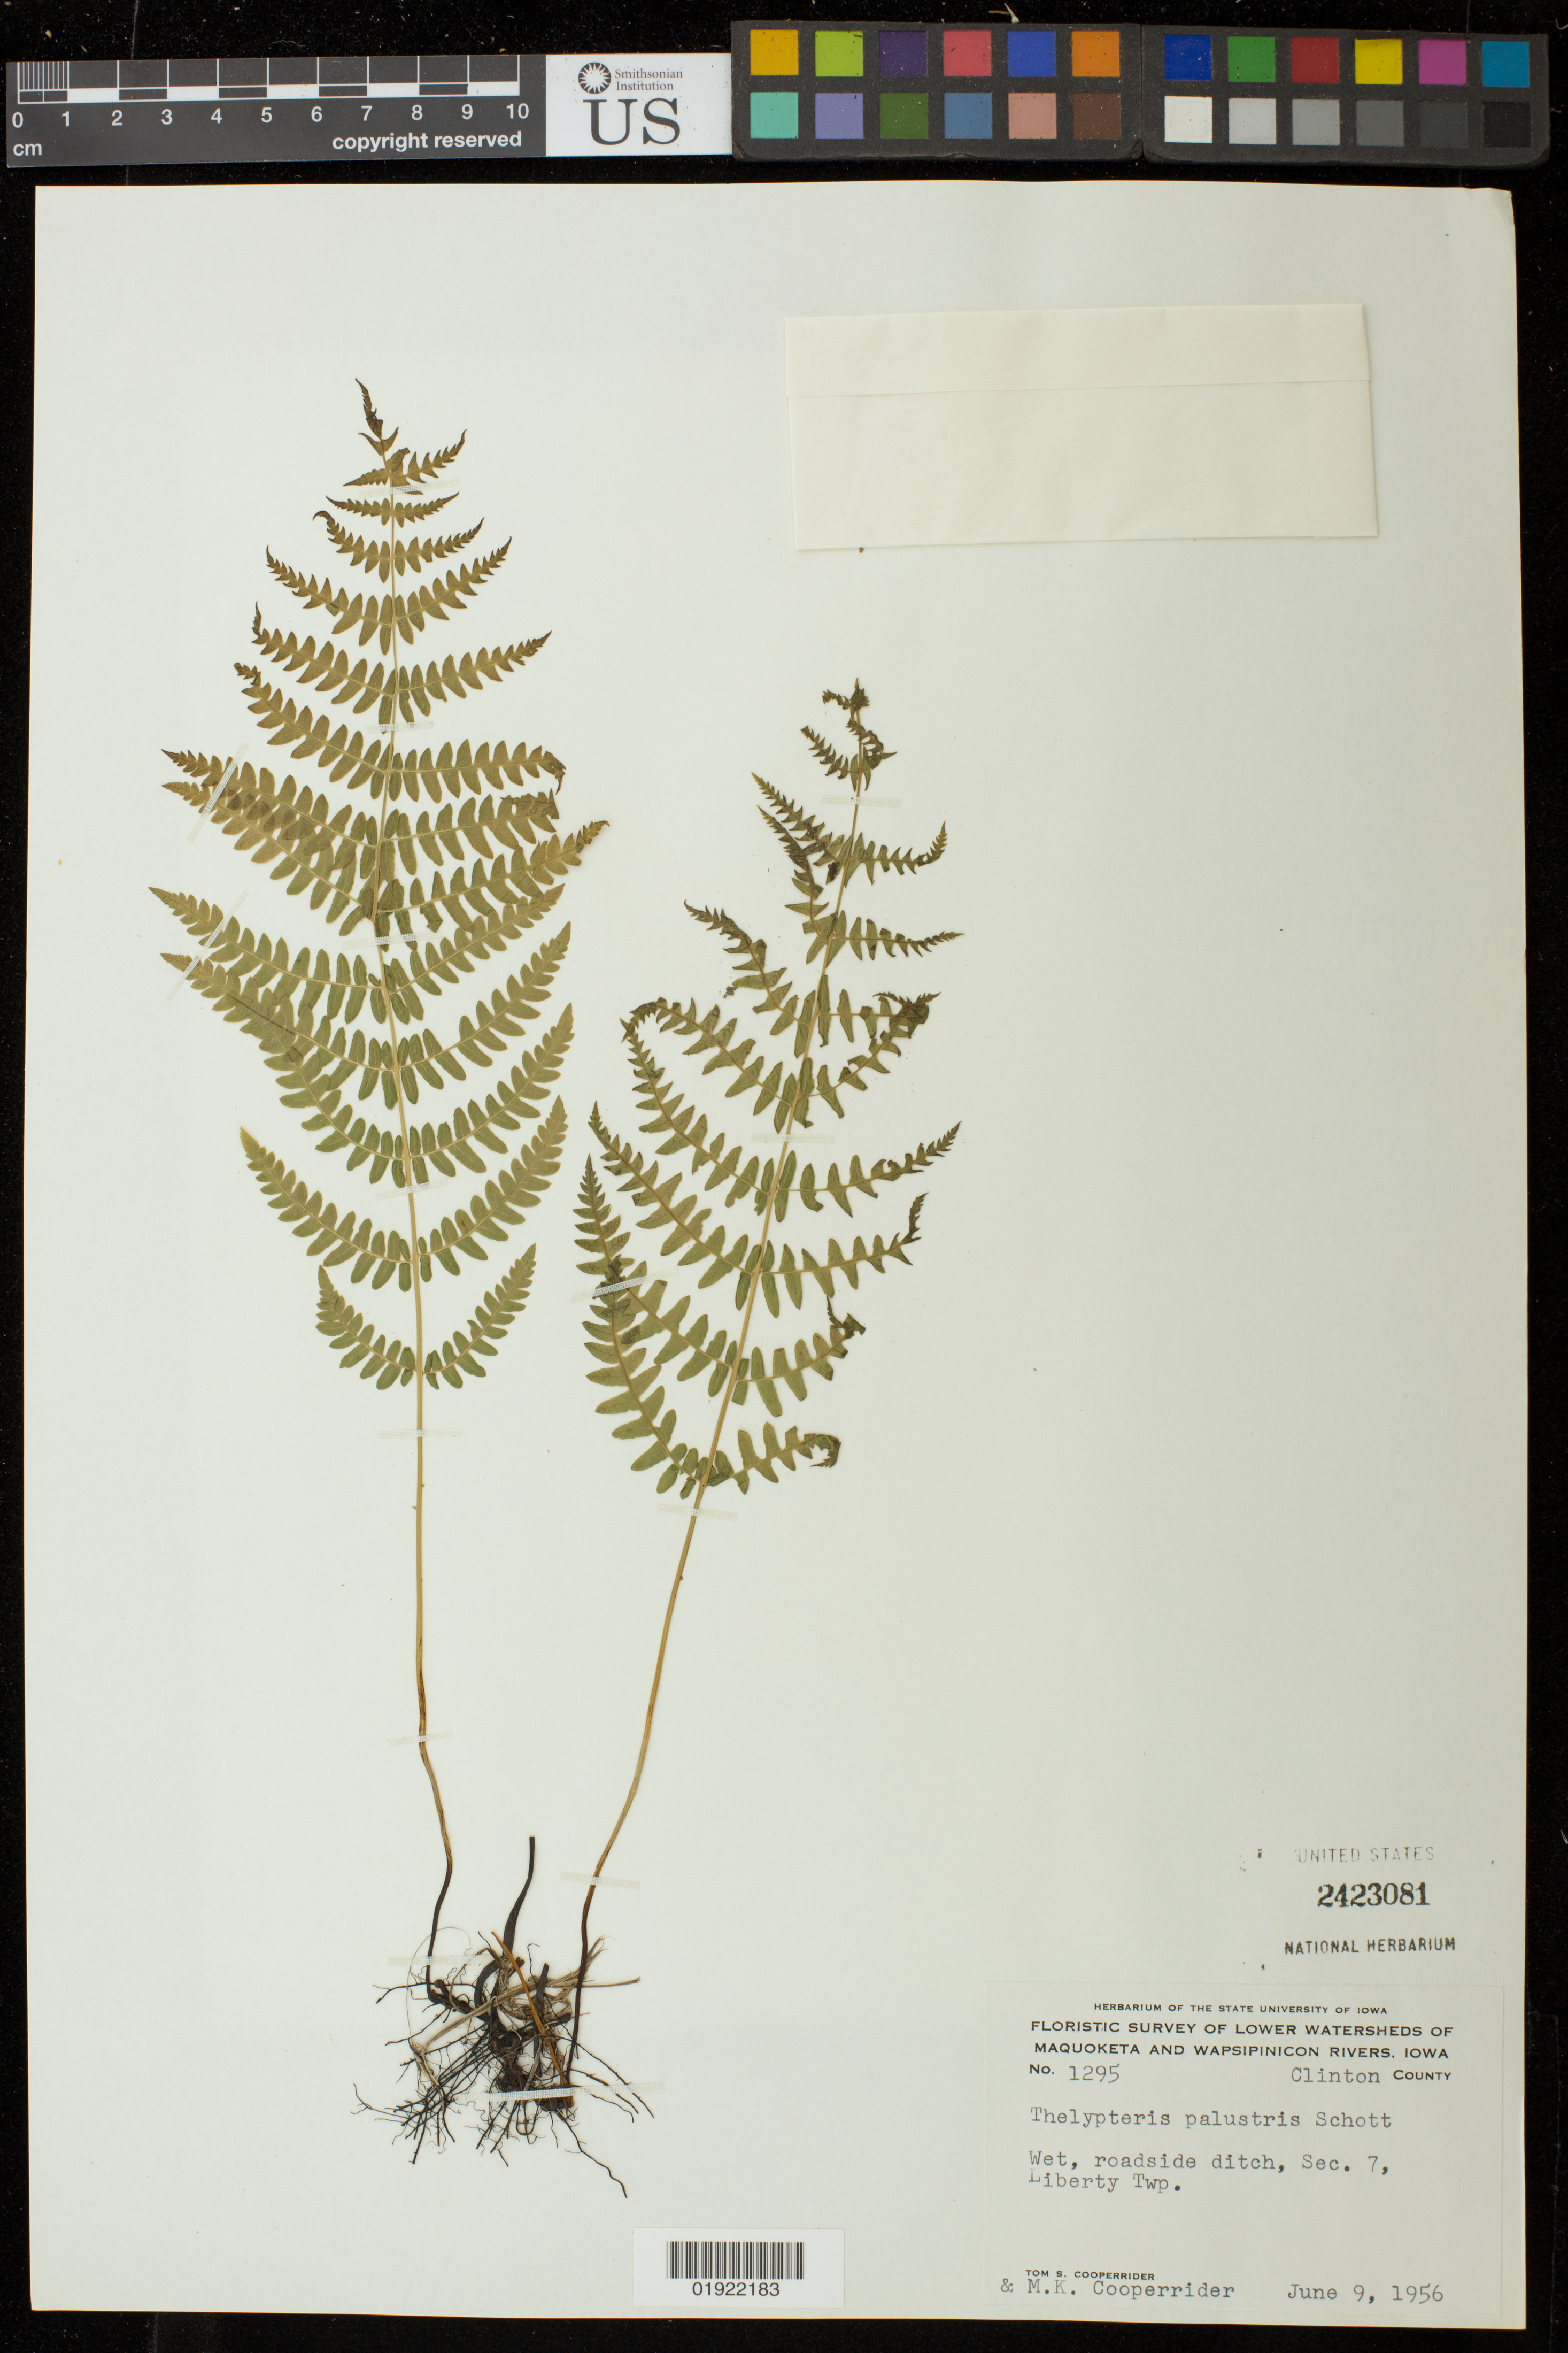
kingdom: Plantae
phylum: Tracheophyta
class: Polypodiopsida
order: Polypodiales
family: Thelypteridaceae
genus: Thelypteris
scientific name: Thelypteris palustris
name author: (Salisb.) Schott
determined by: Schott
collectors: T. S. Cooperrider & M. Cooperrider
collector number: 1295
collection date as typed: June 9, 1956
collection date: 1956-06-09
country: United States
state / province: Iowa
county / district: Clinton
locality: lower watersheds of Maquoketa and Wapsipinicon Rivers, roadside ditch, Sec. 7, Liberty Twp.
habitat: wet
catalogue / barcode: US 2423081